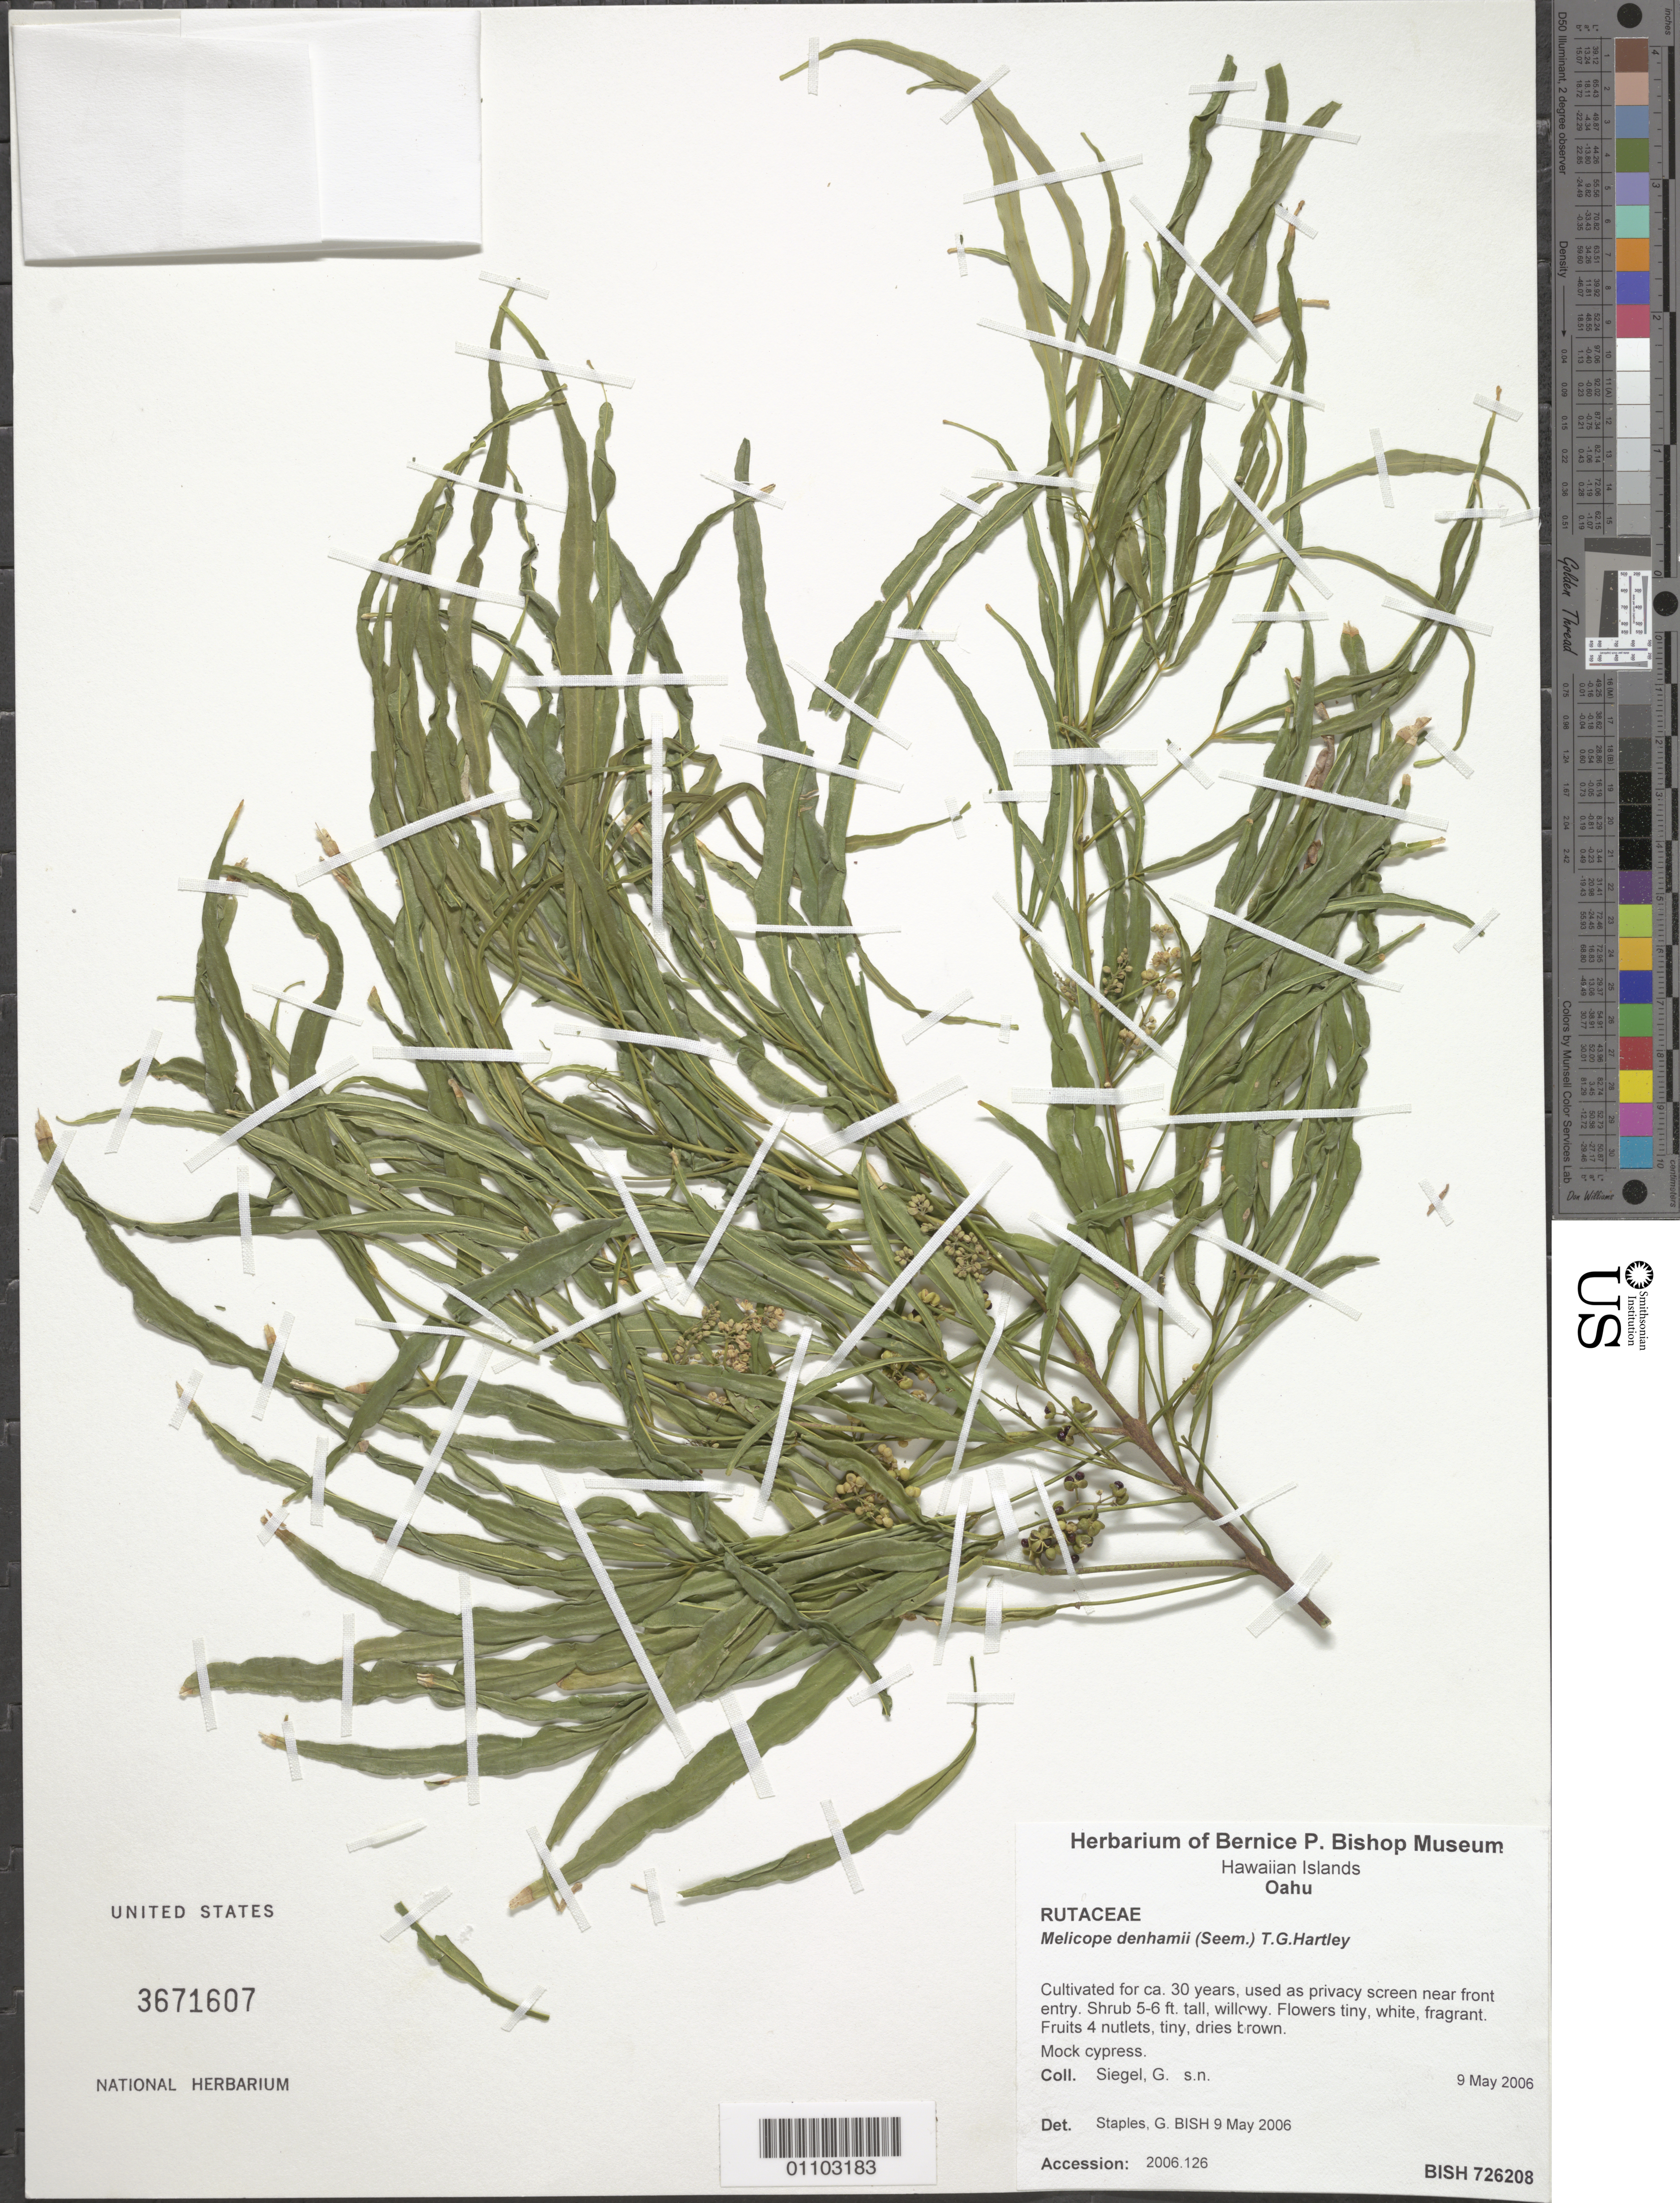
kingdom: Plantae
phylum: Tracheophyta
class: Magnoliopsida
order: Sapindales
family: Rutaceae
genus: Melicope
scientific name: Melicope denhamii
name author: (Seem.) T.G. Hartley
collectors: G. Siegel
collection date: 2006-05-09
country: United States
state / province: Hawaii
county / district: Honolulu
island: Oahu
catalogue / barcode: US 3671607